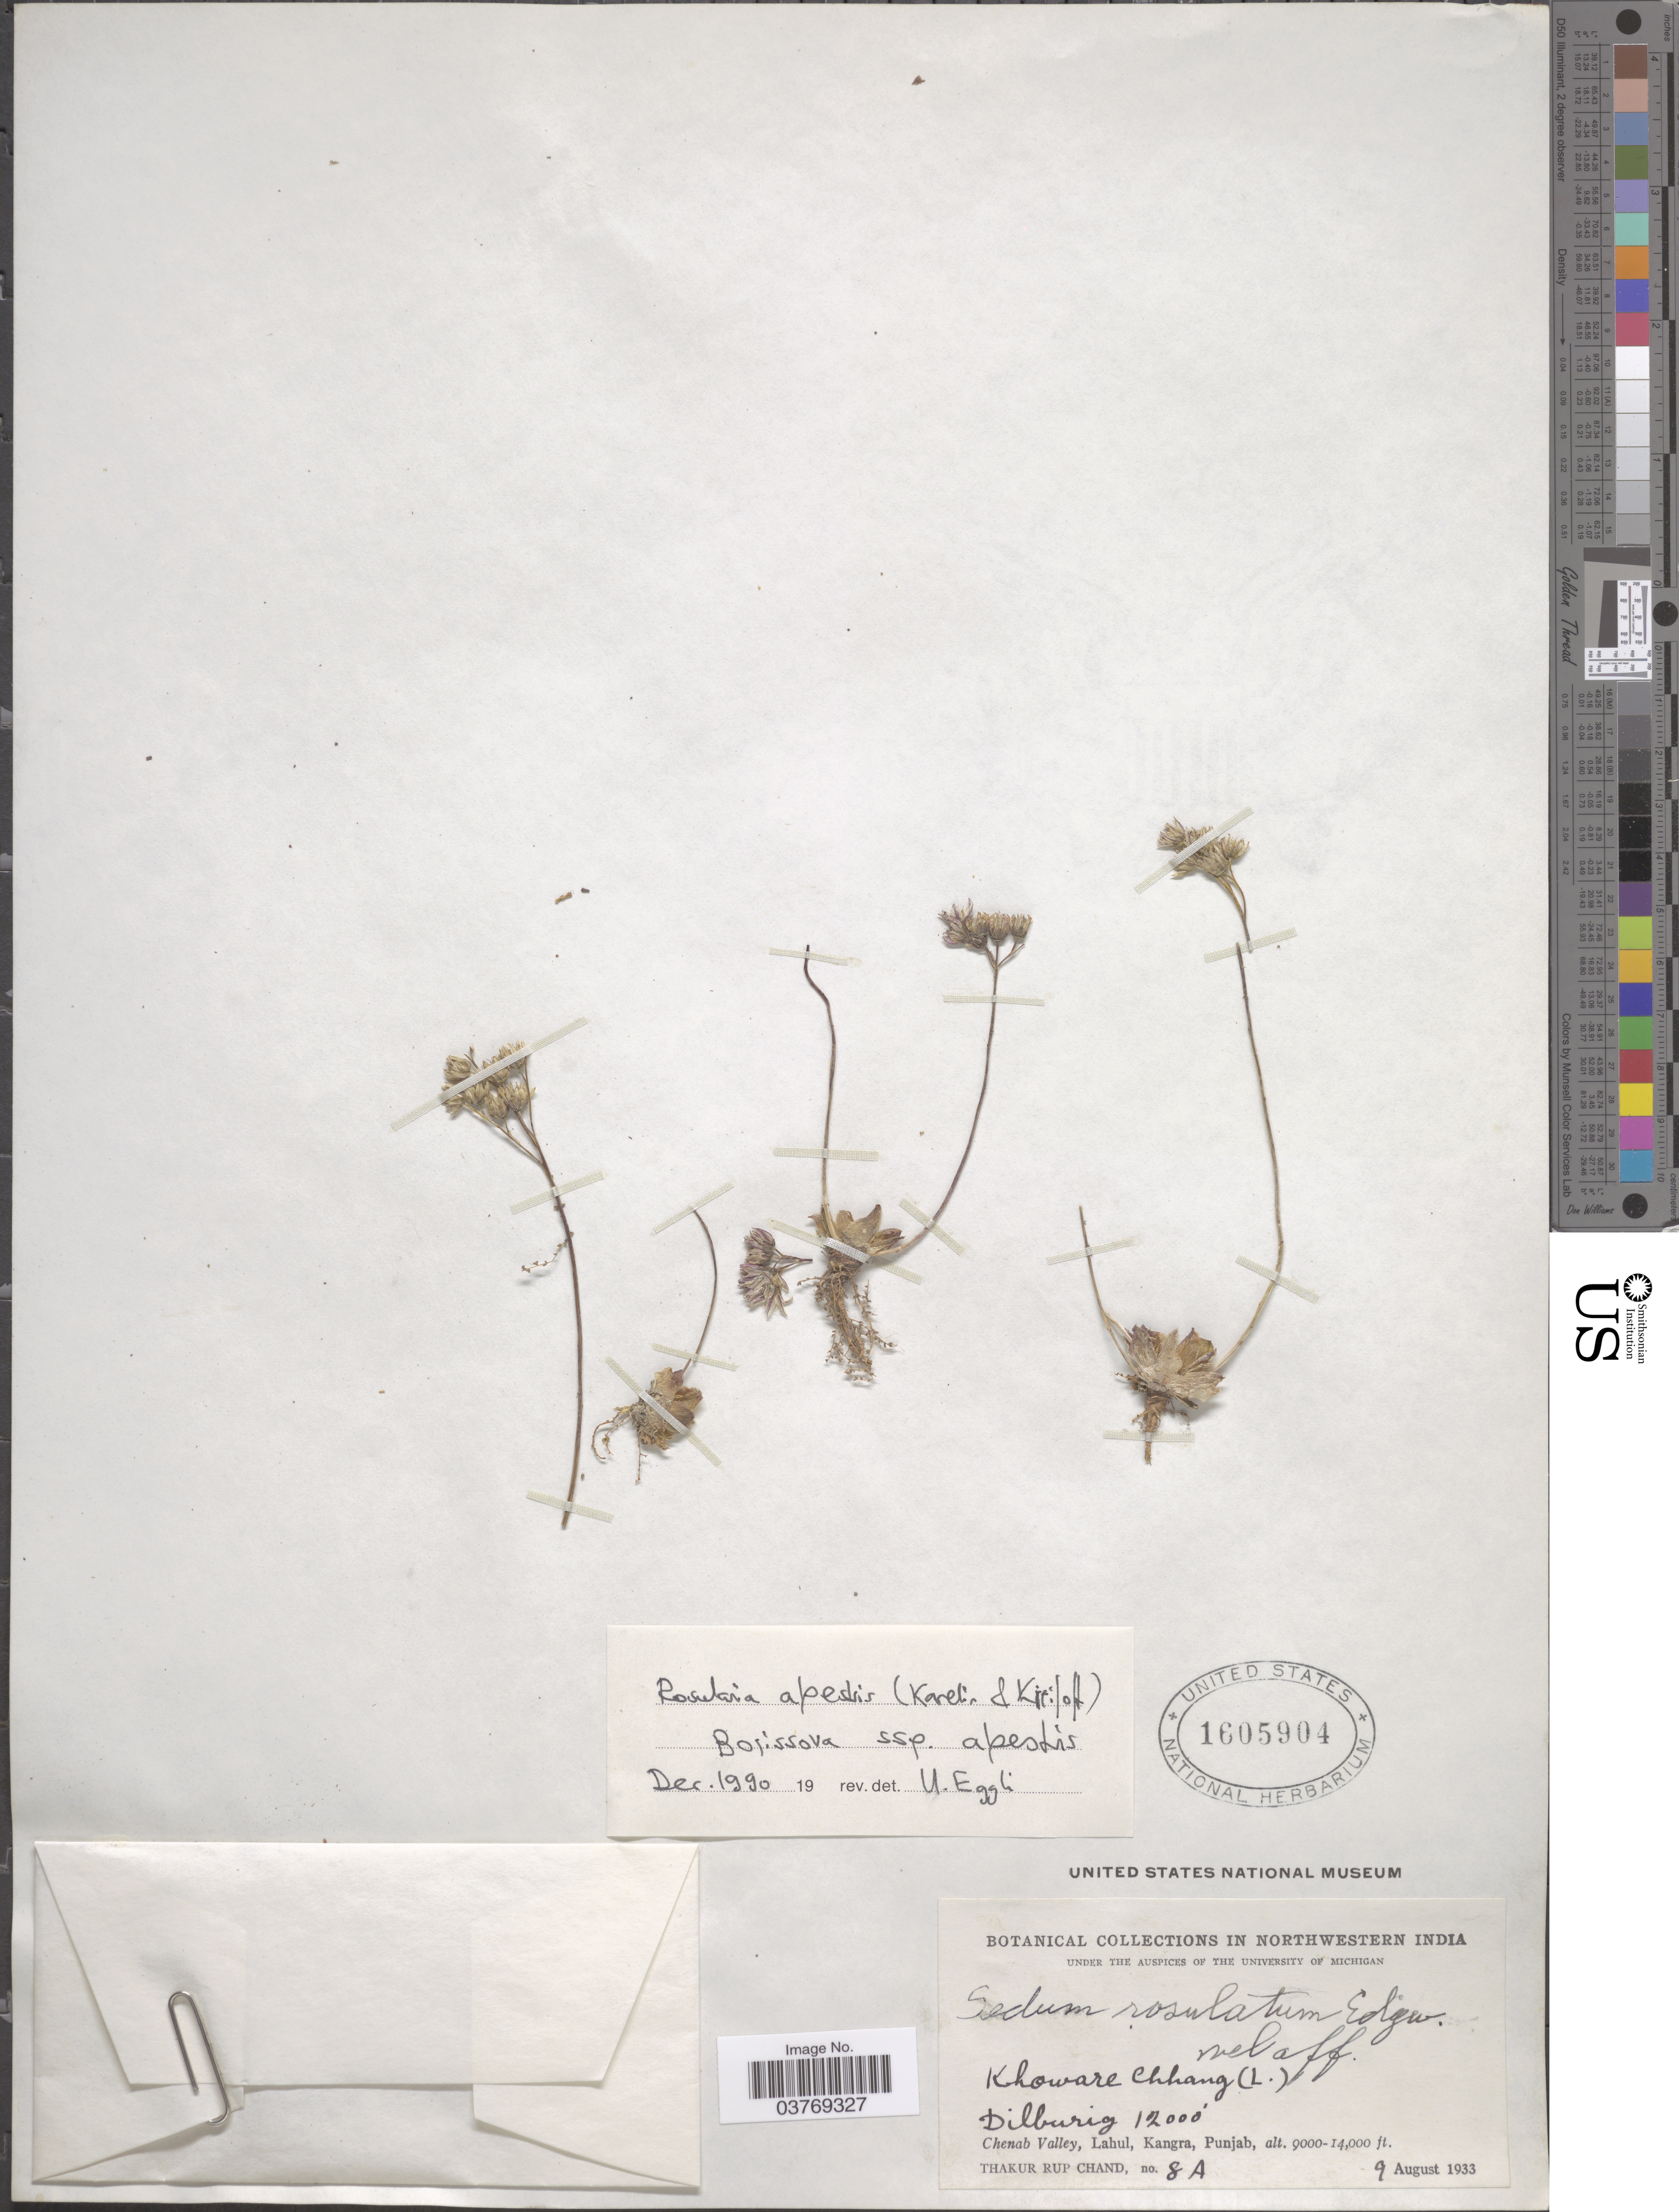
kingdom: Plantae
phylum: Tracheophyta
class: Magnoliopsida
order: Saxifragales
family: Crassulaceae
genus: Rosularia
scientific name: Rosularia alpestris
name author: (Kar. & Kir.) Boriss.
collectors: T. R. Chand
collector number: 8A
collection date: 1933-08-09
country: India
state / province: Punjab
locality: Northwestern India. Dilburig. Chenab Valley, Lahul, Kangra.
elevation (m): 3658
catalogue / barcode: US 1605904